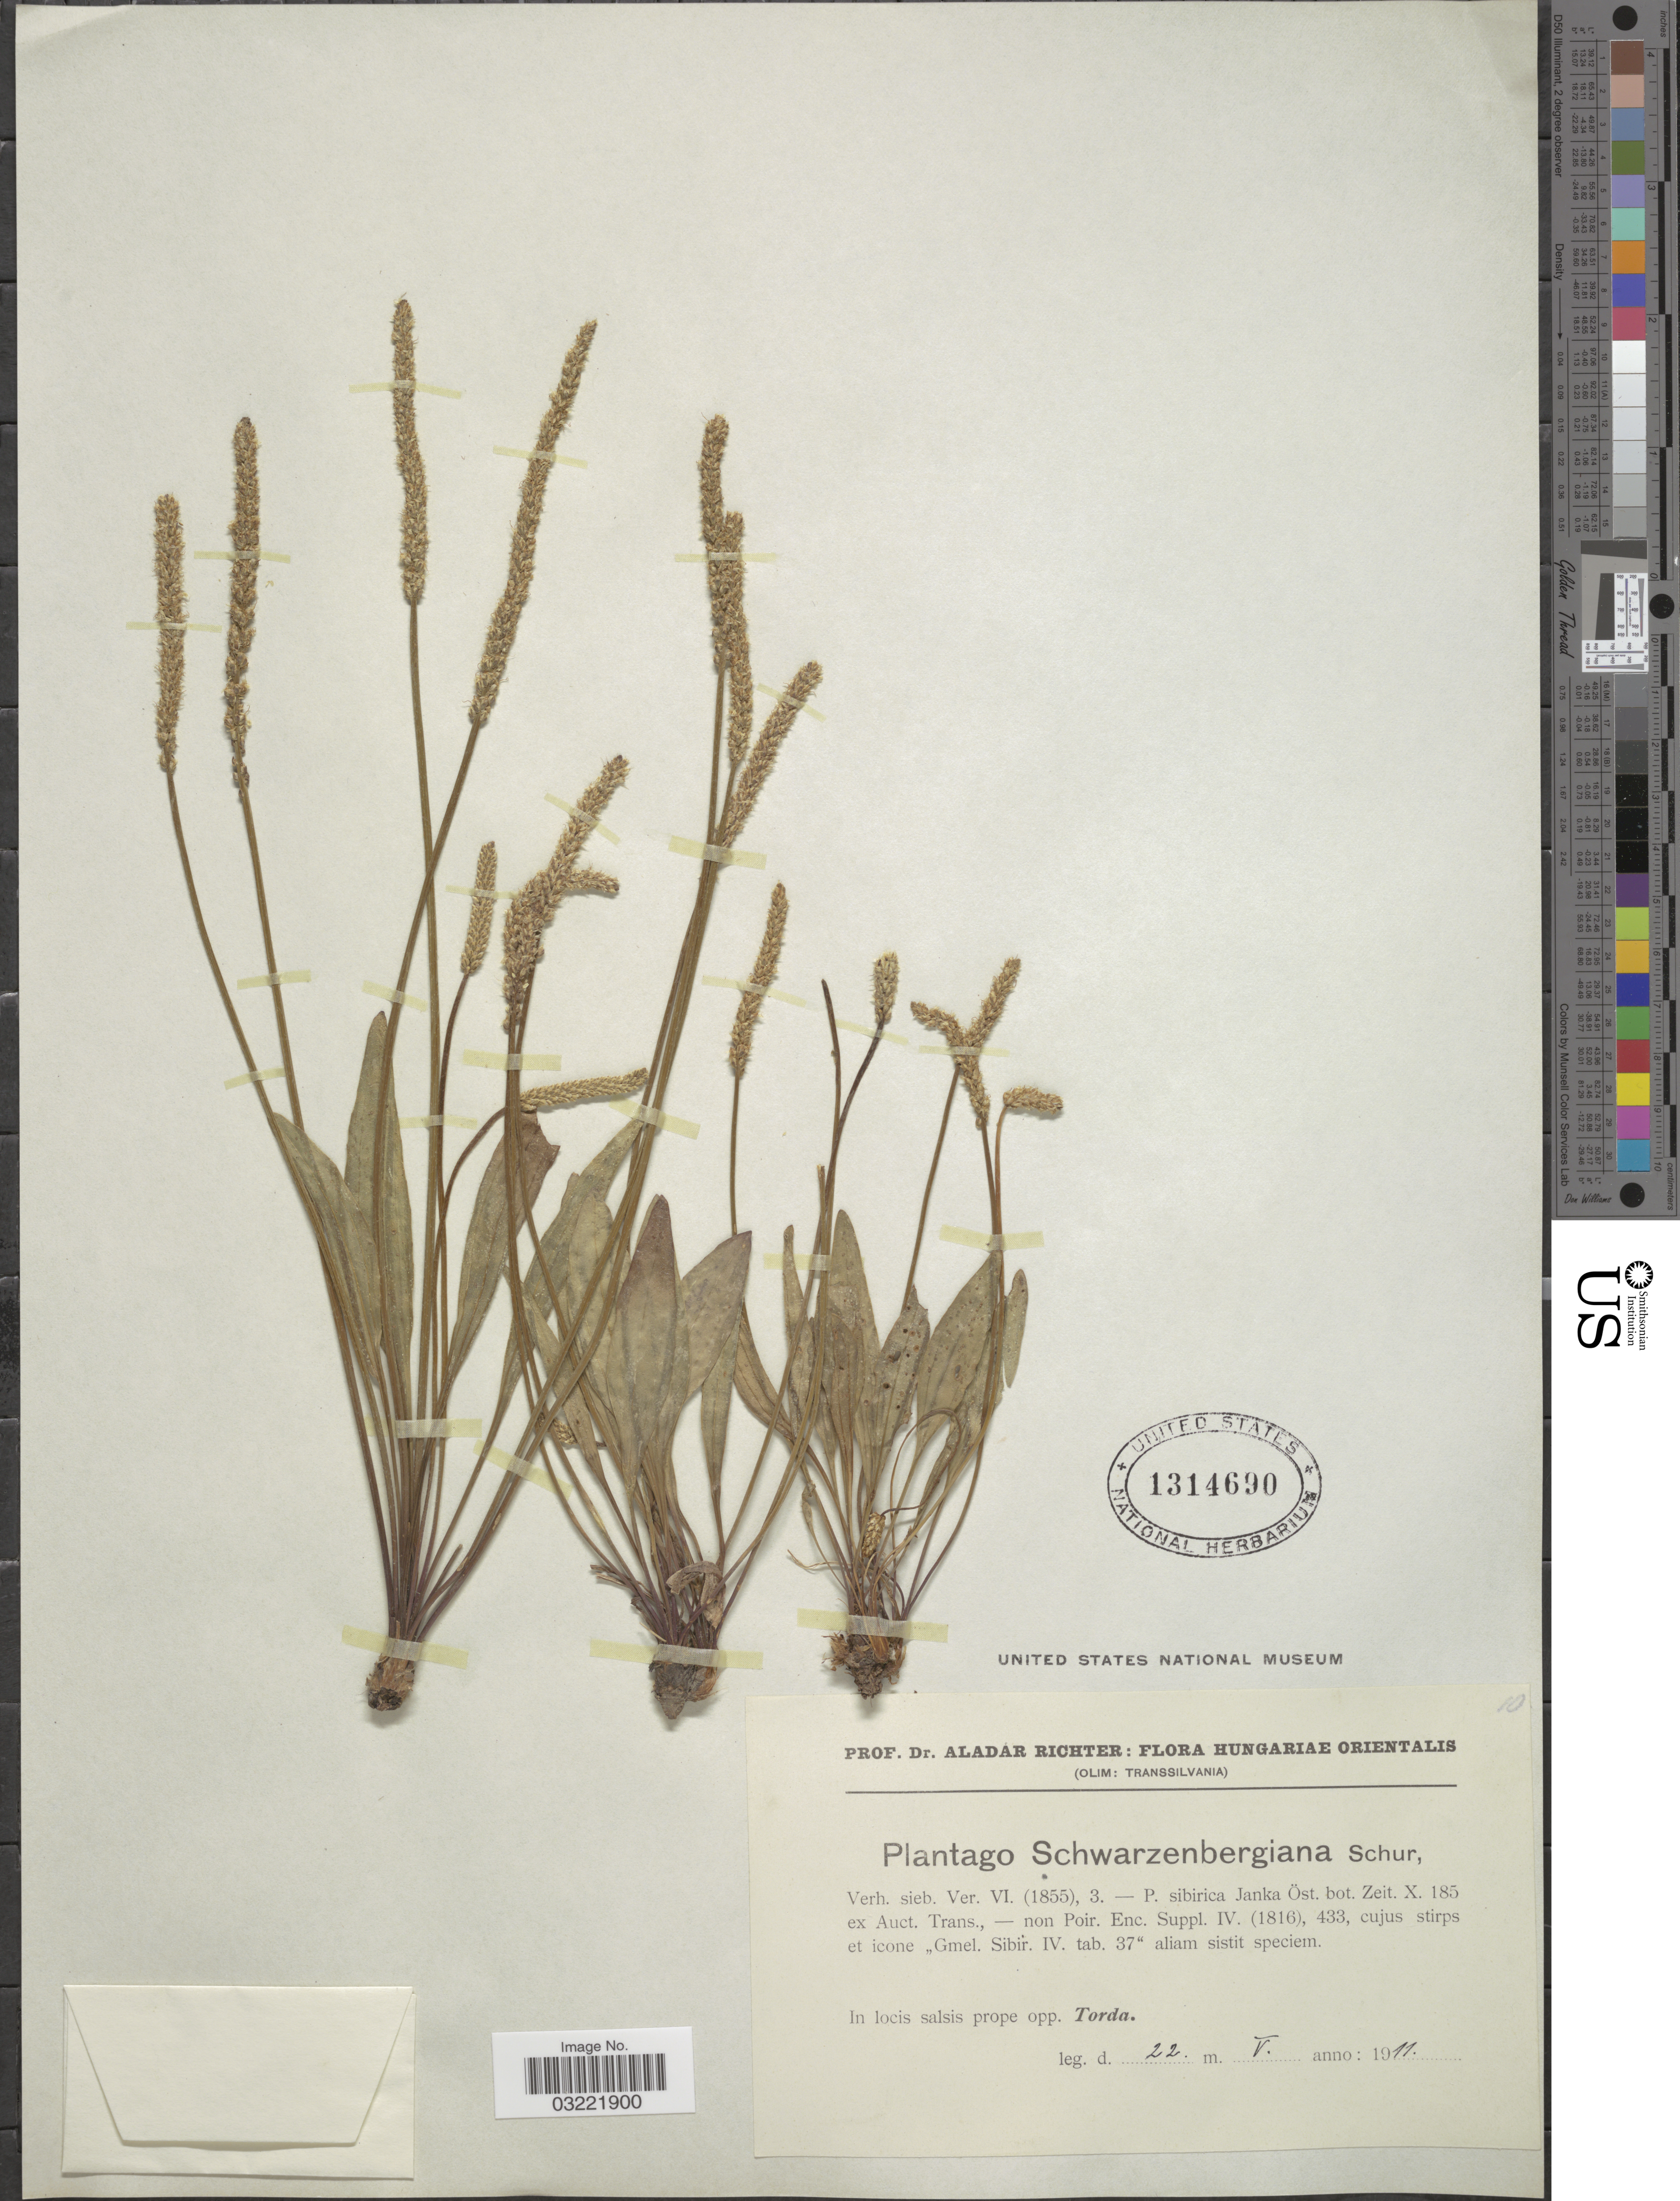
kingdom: Plantae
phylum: Tracheophyta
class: Magnoliopsida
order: Lamiales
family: Plantaginaceae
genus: Plantago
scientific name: Plantago schwarzenbergiana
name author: Schur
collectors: A. Richter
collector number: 10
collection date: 1911-05-22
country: Hungary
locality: Hungariae Orientalis. (Olim: Transsilvania). In locis salsis prope opp. Torda.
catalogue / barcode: US 1314690